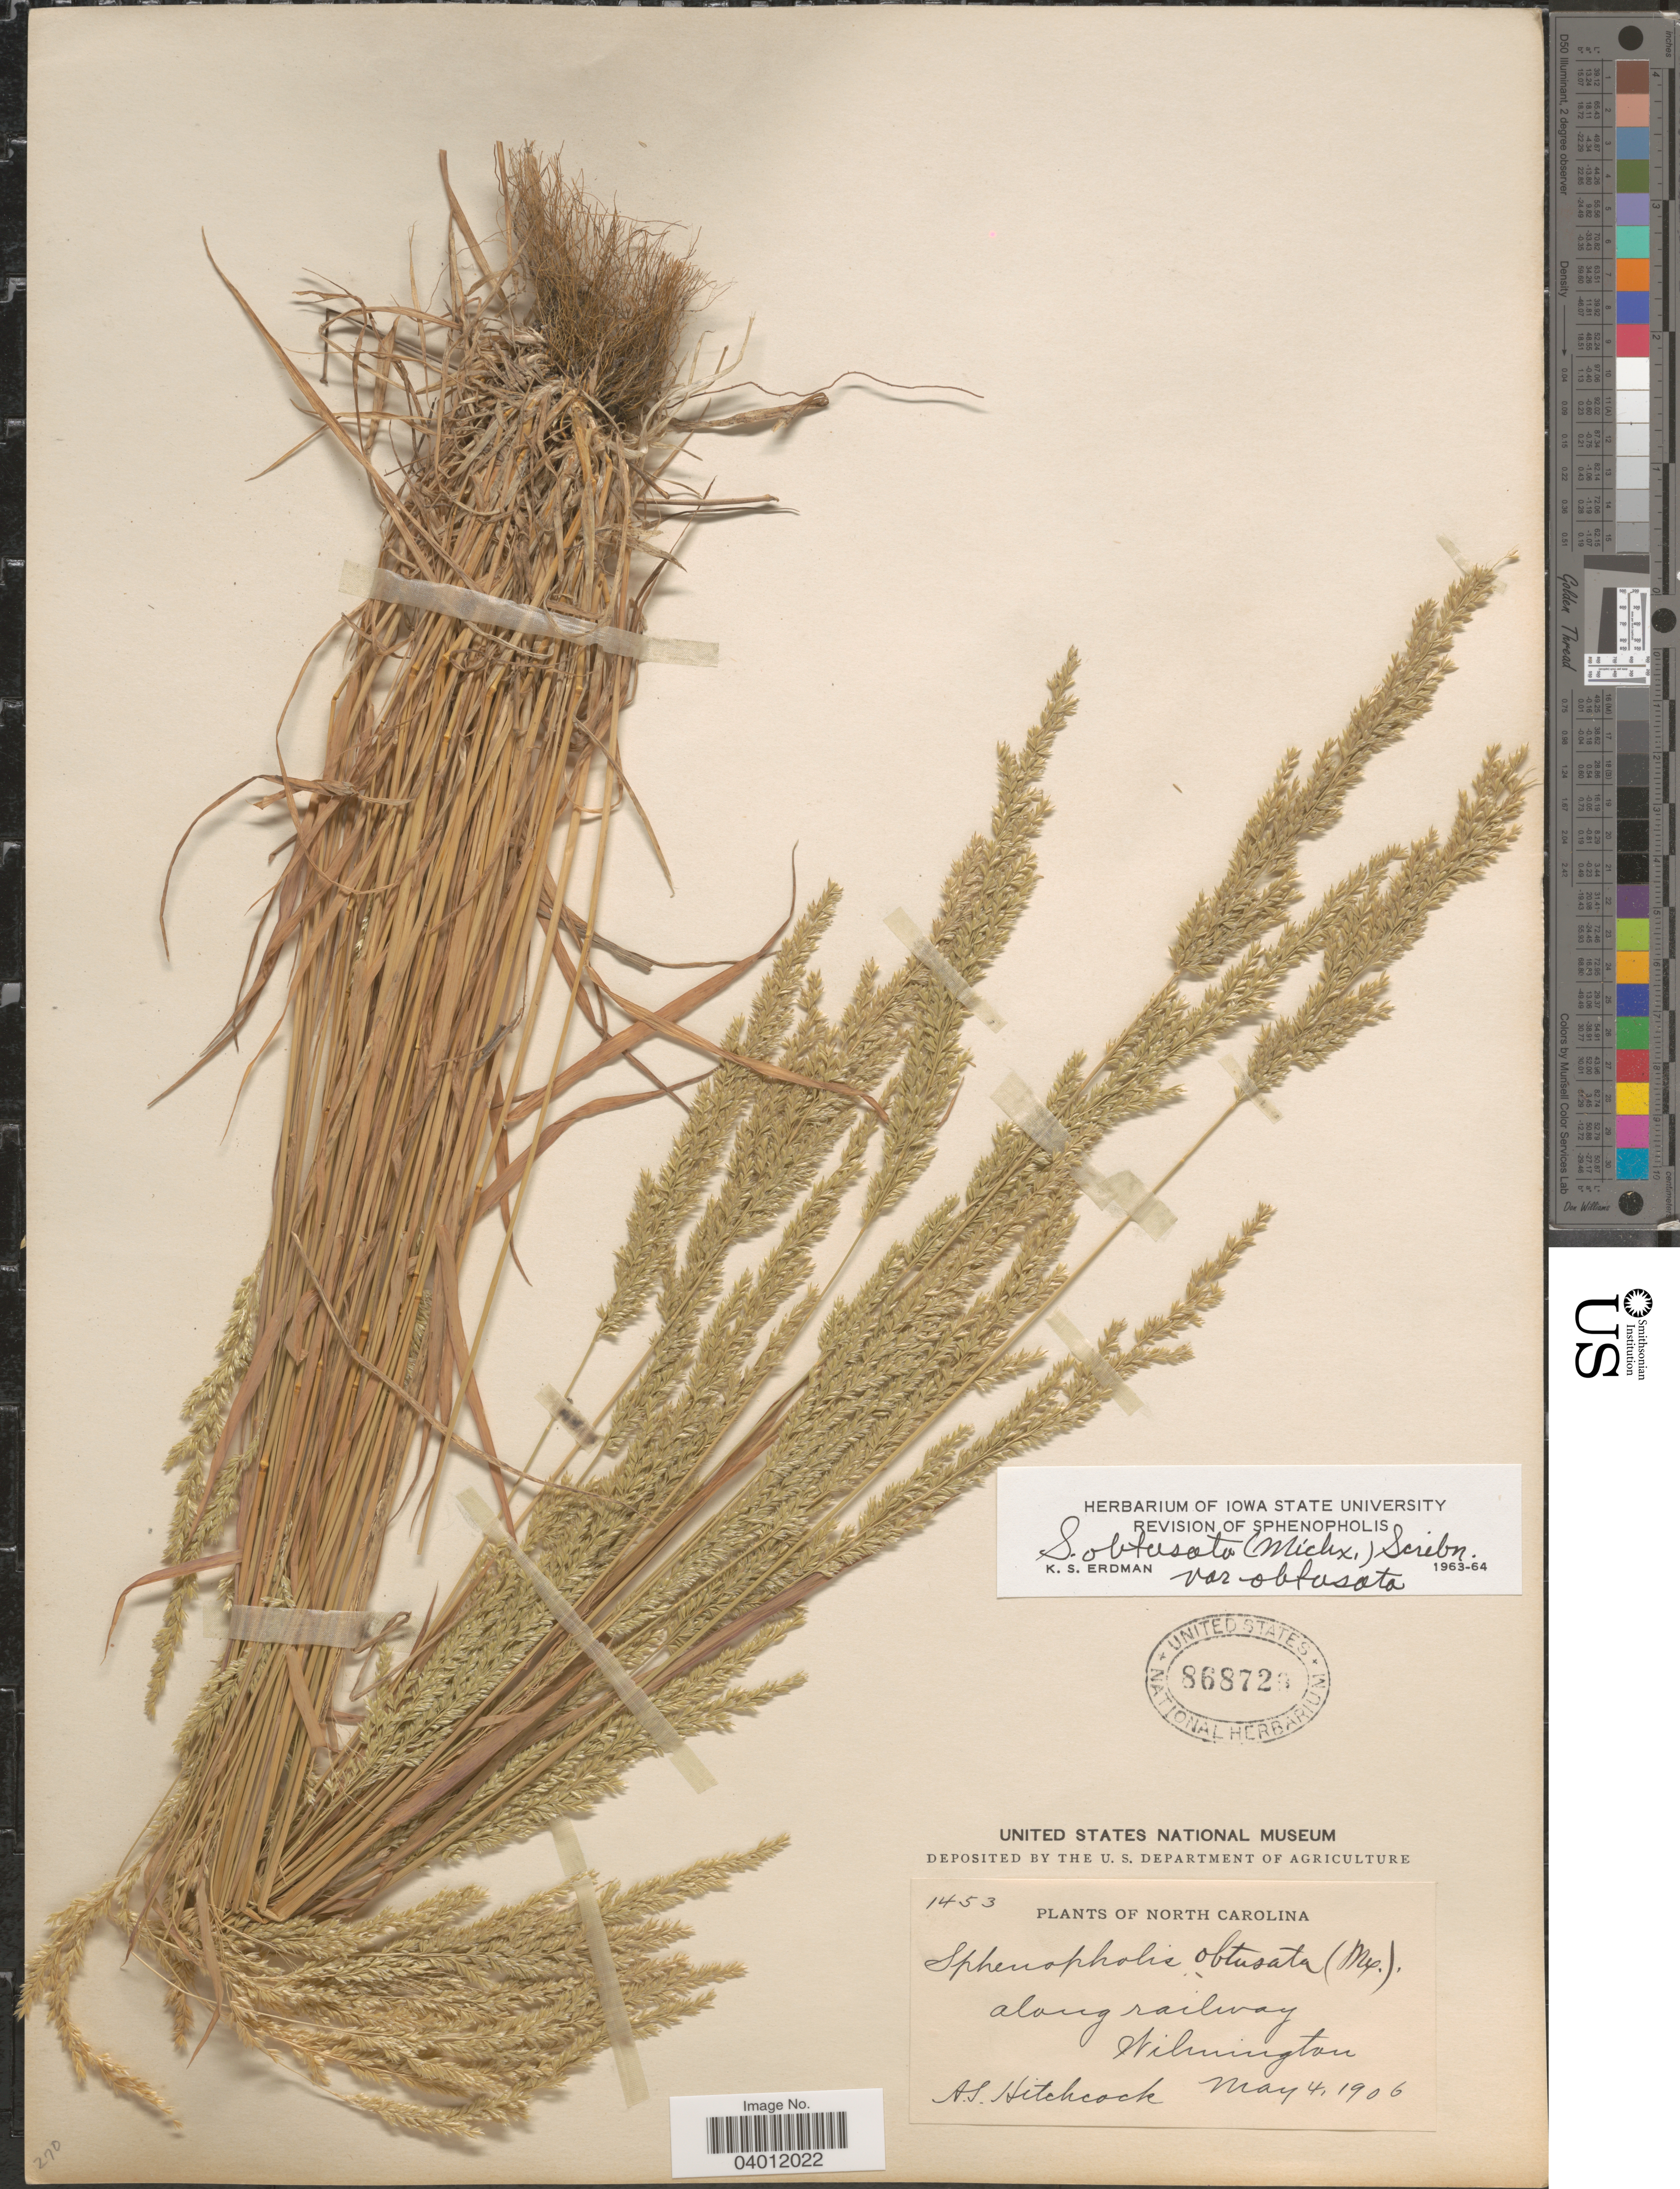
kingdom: Plantae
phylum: Tracheophyta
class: Liliopsida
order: Poales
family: Poaceae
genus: Sphenopholis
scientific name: Sphenopholis obtusata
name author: (Michx.) Scribn.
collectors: A. S. Hitchcock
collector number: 1453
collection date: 1906-05-04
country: United States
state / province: North Carolina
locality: Along railway Wilmington.